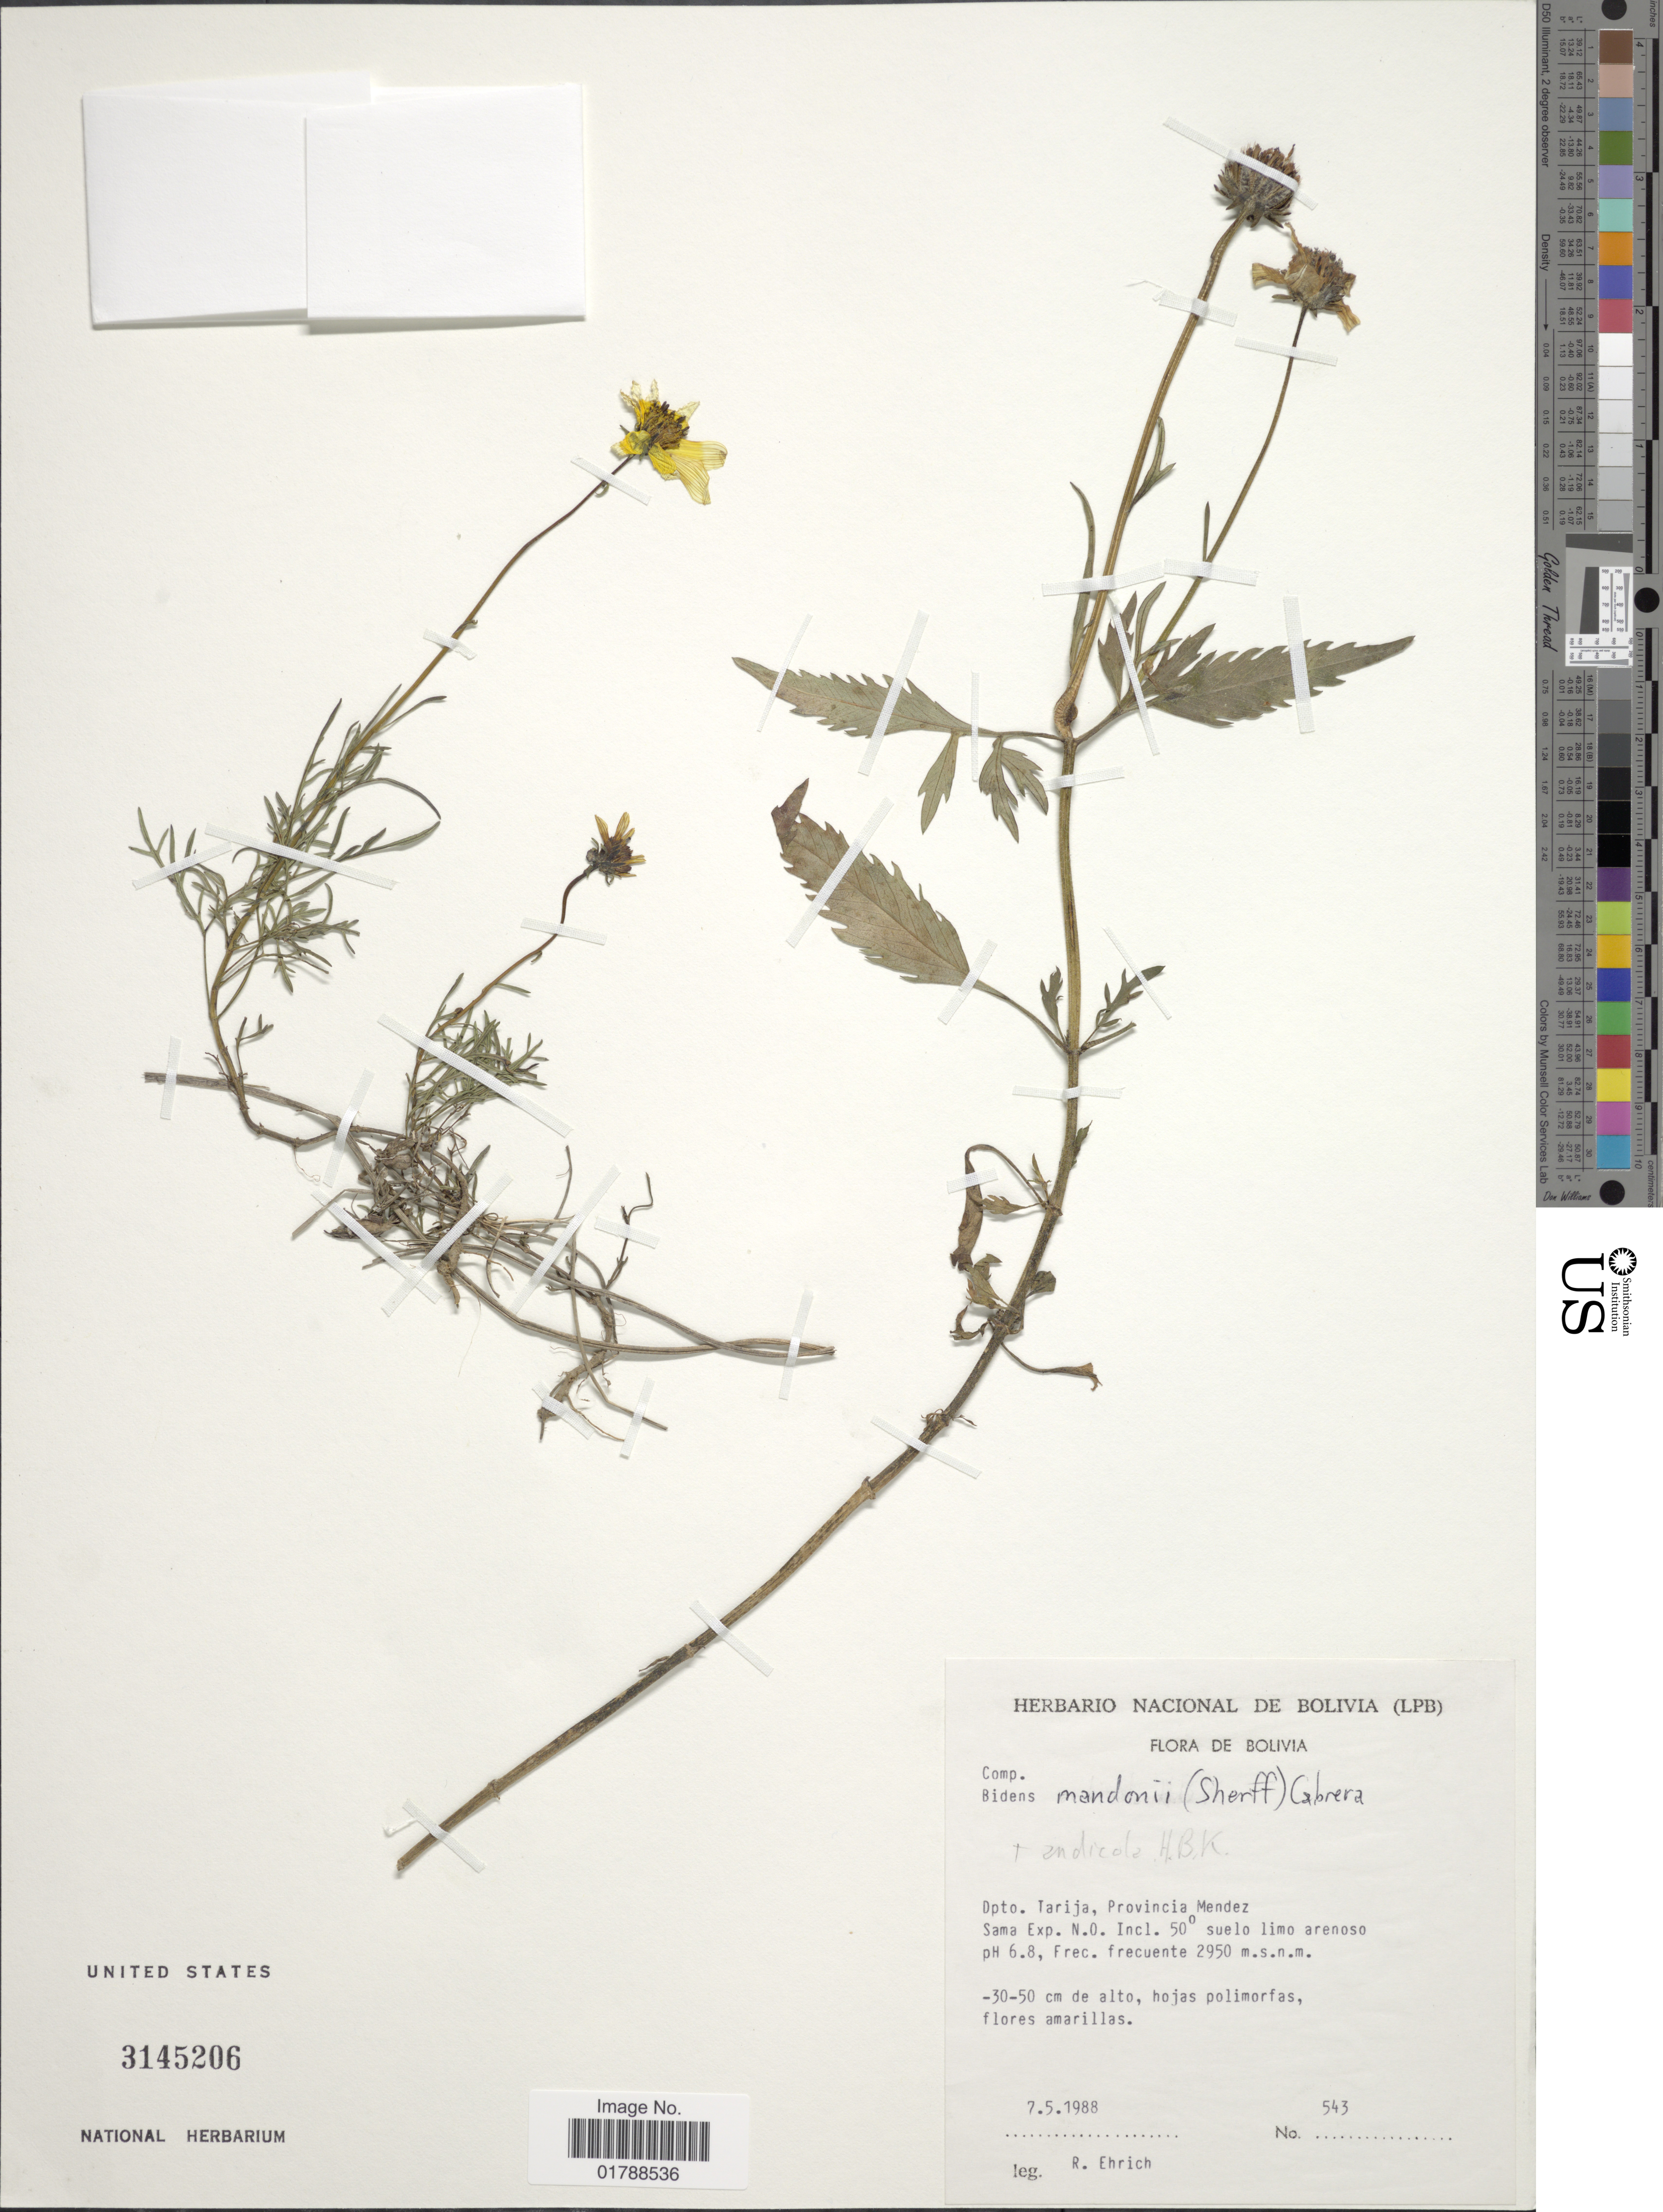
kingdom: Plantae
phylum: Tracheophyta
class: Magnoliopsida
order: Asterales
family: Asteraceae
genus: Bidens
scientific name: Bidens mandonii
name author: (Sherff) Cabrera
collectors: R. Ehrich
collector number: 543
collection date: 1988-05-07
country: Bolivia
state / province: Tarija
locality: Prov. Méndez, Sama Exp. N.O. Incl. 50°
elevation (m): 2950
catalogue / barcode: US 3145206